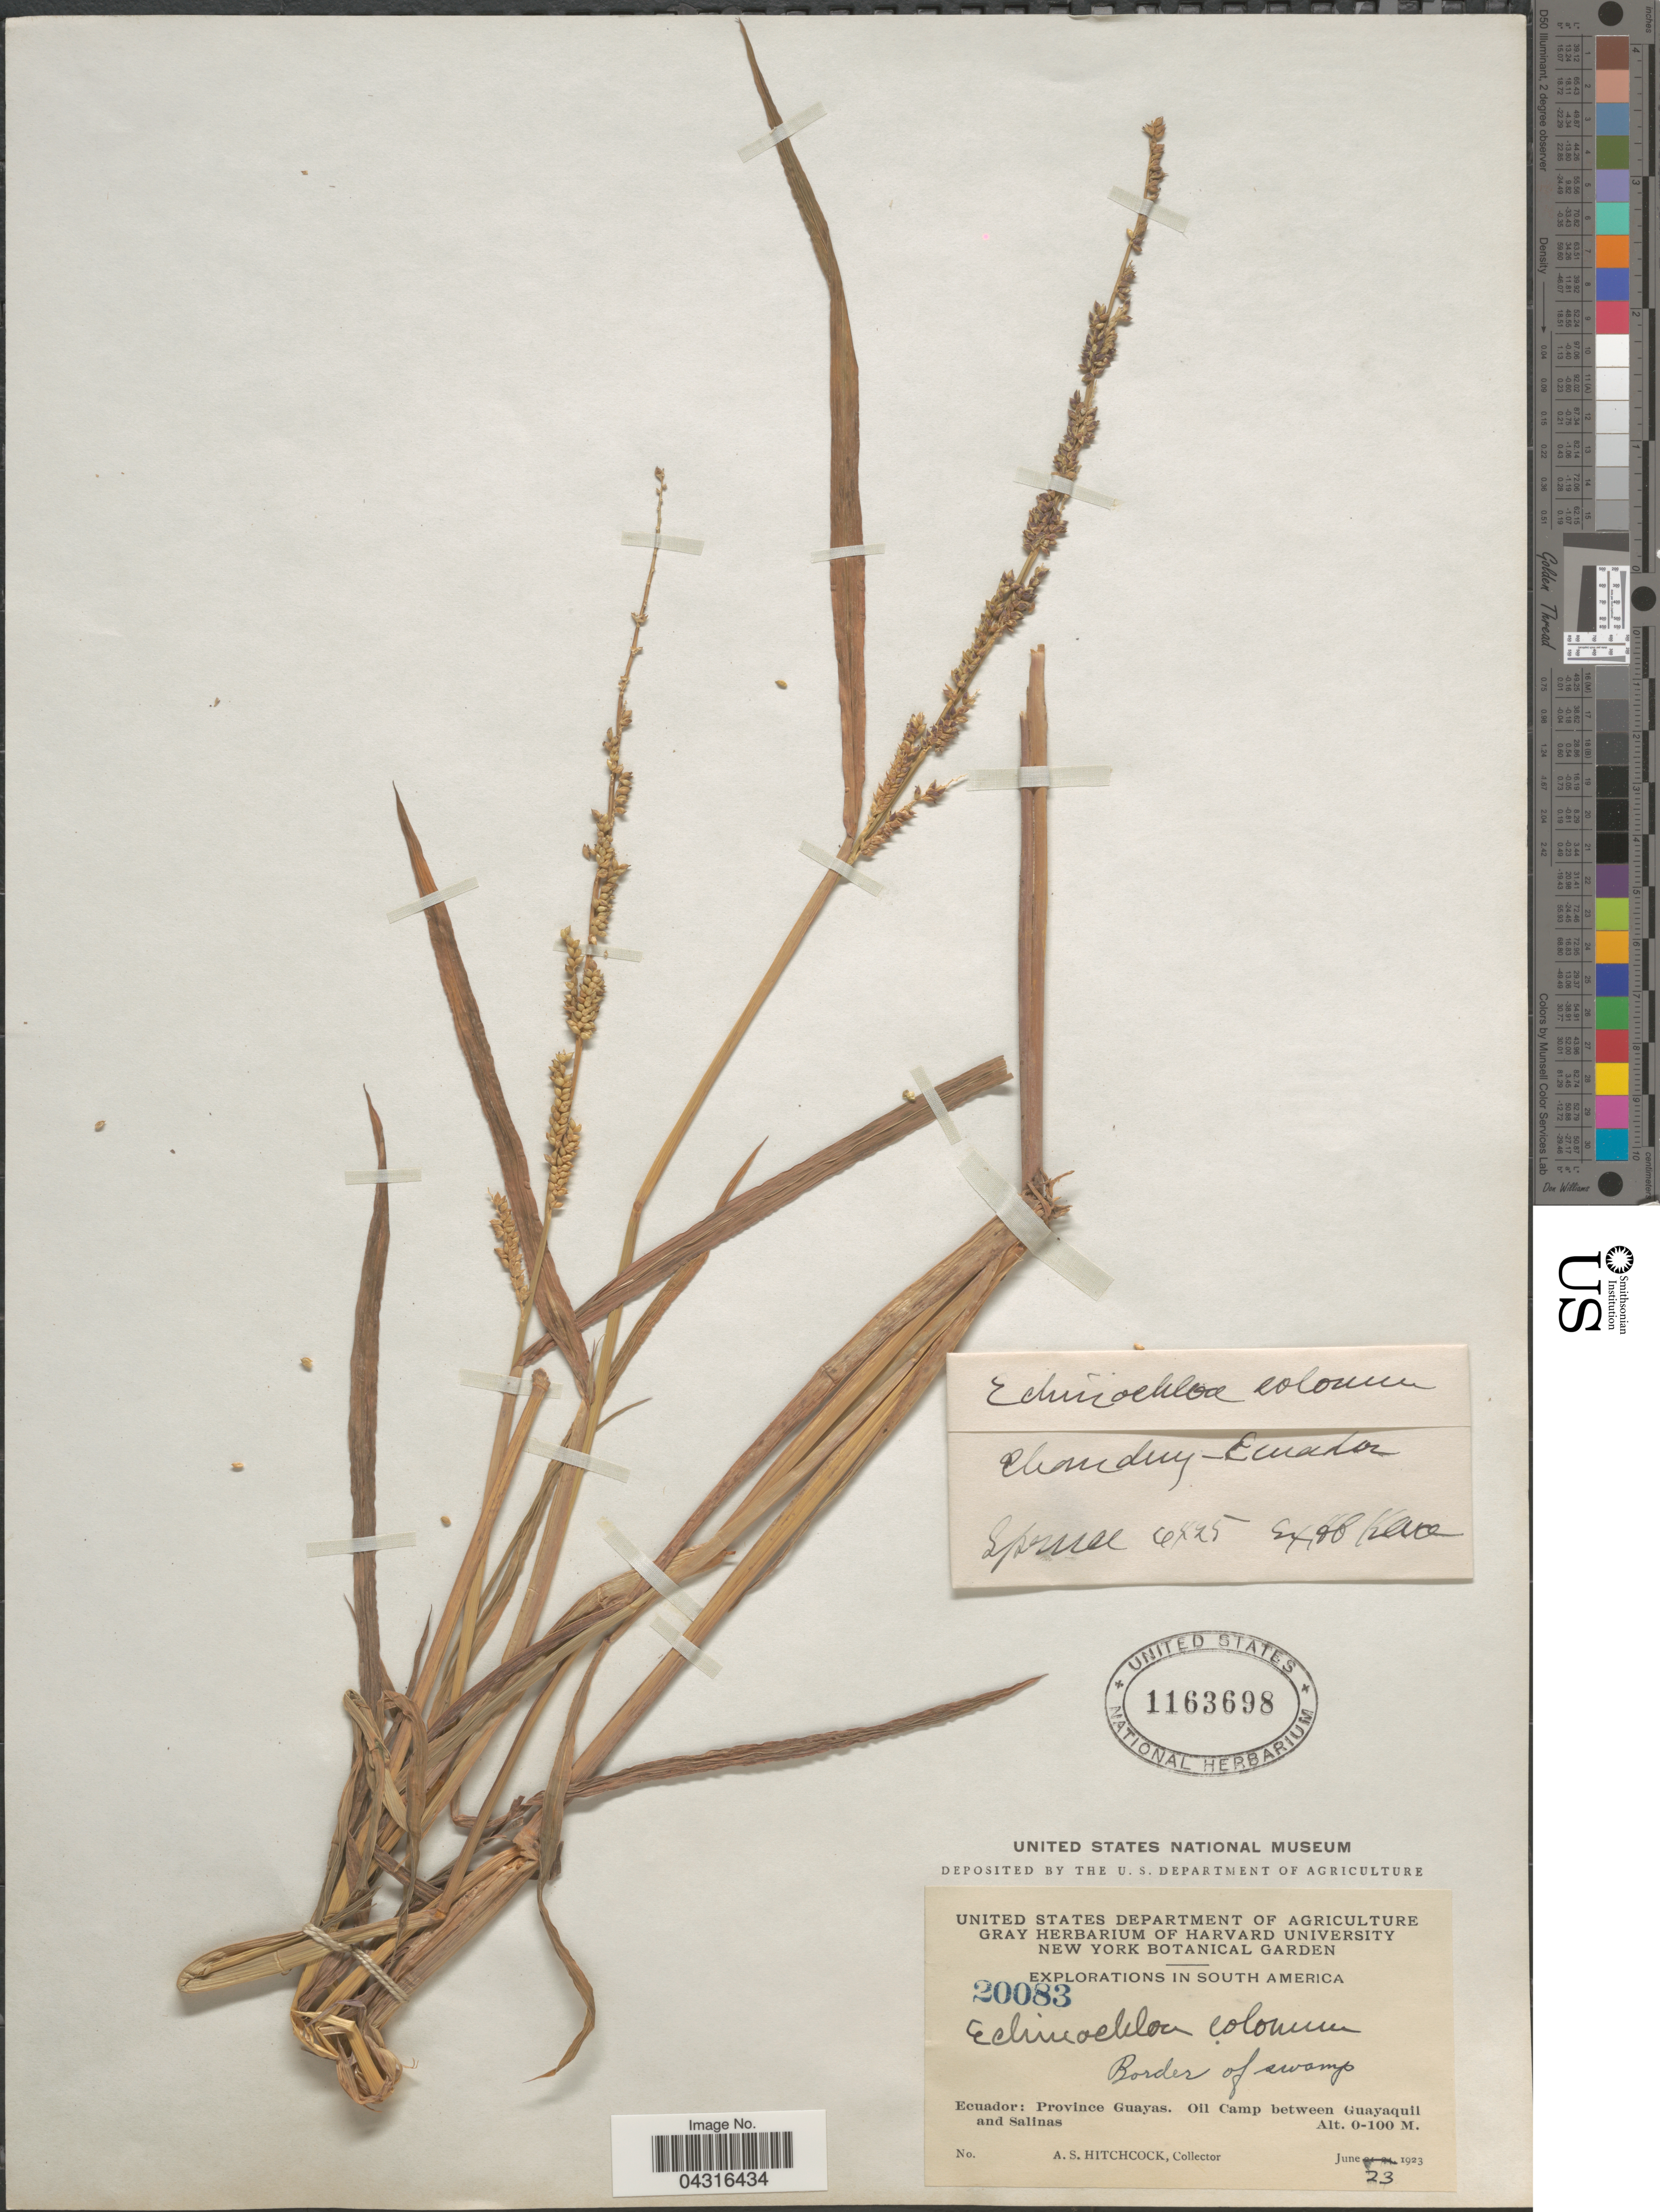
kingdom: Plantae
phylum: Tracheophyta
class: Liliopsida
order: Poales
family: Poaceae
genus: Echinochloa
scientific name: Echinochloa colona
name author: (L.) Link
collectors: A. S. Hitchcock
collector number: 20083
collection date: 1923-06-23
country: Ecuador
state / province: Guayas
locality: Explorations in South America. Oil Camp between Guayaquil and Salinas.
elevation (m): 0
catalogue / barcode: US 1163698